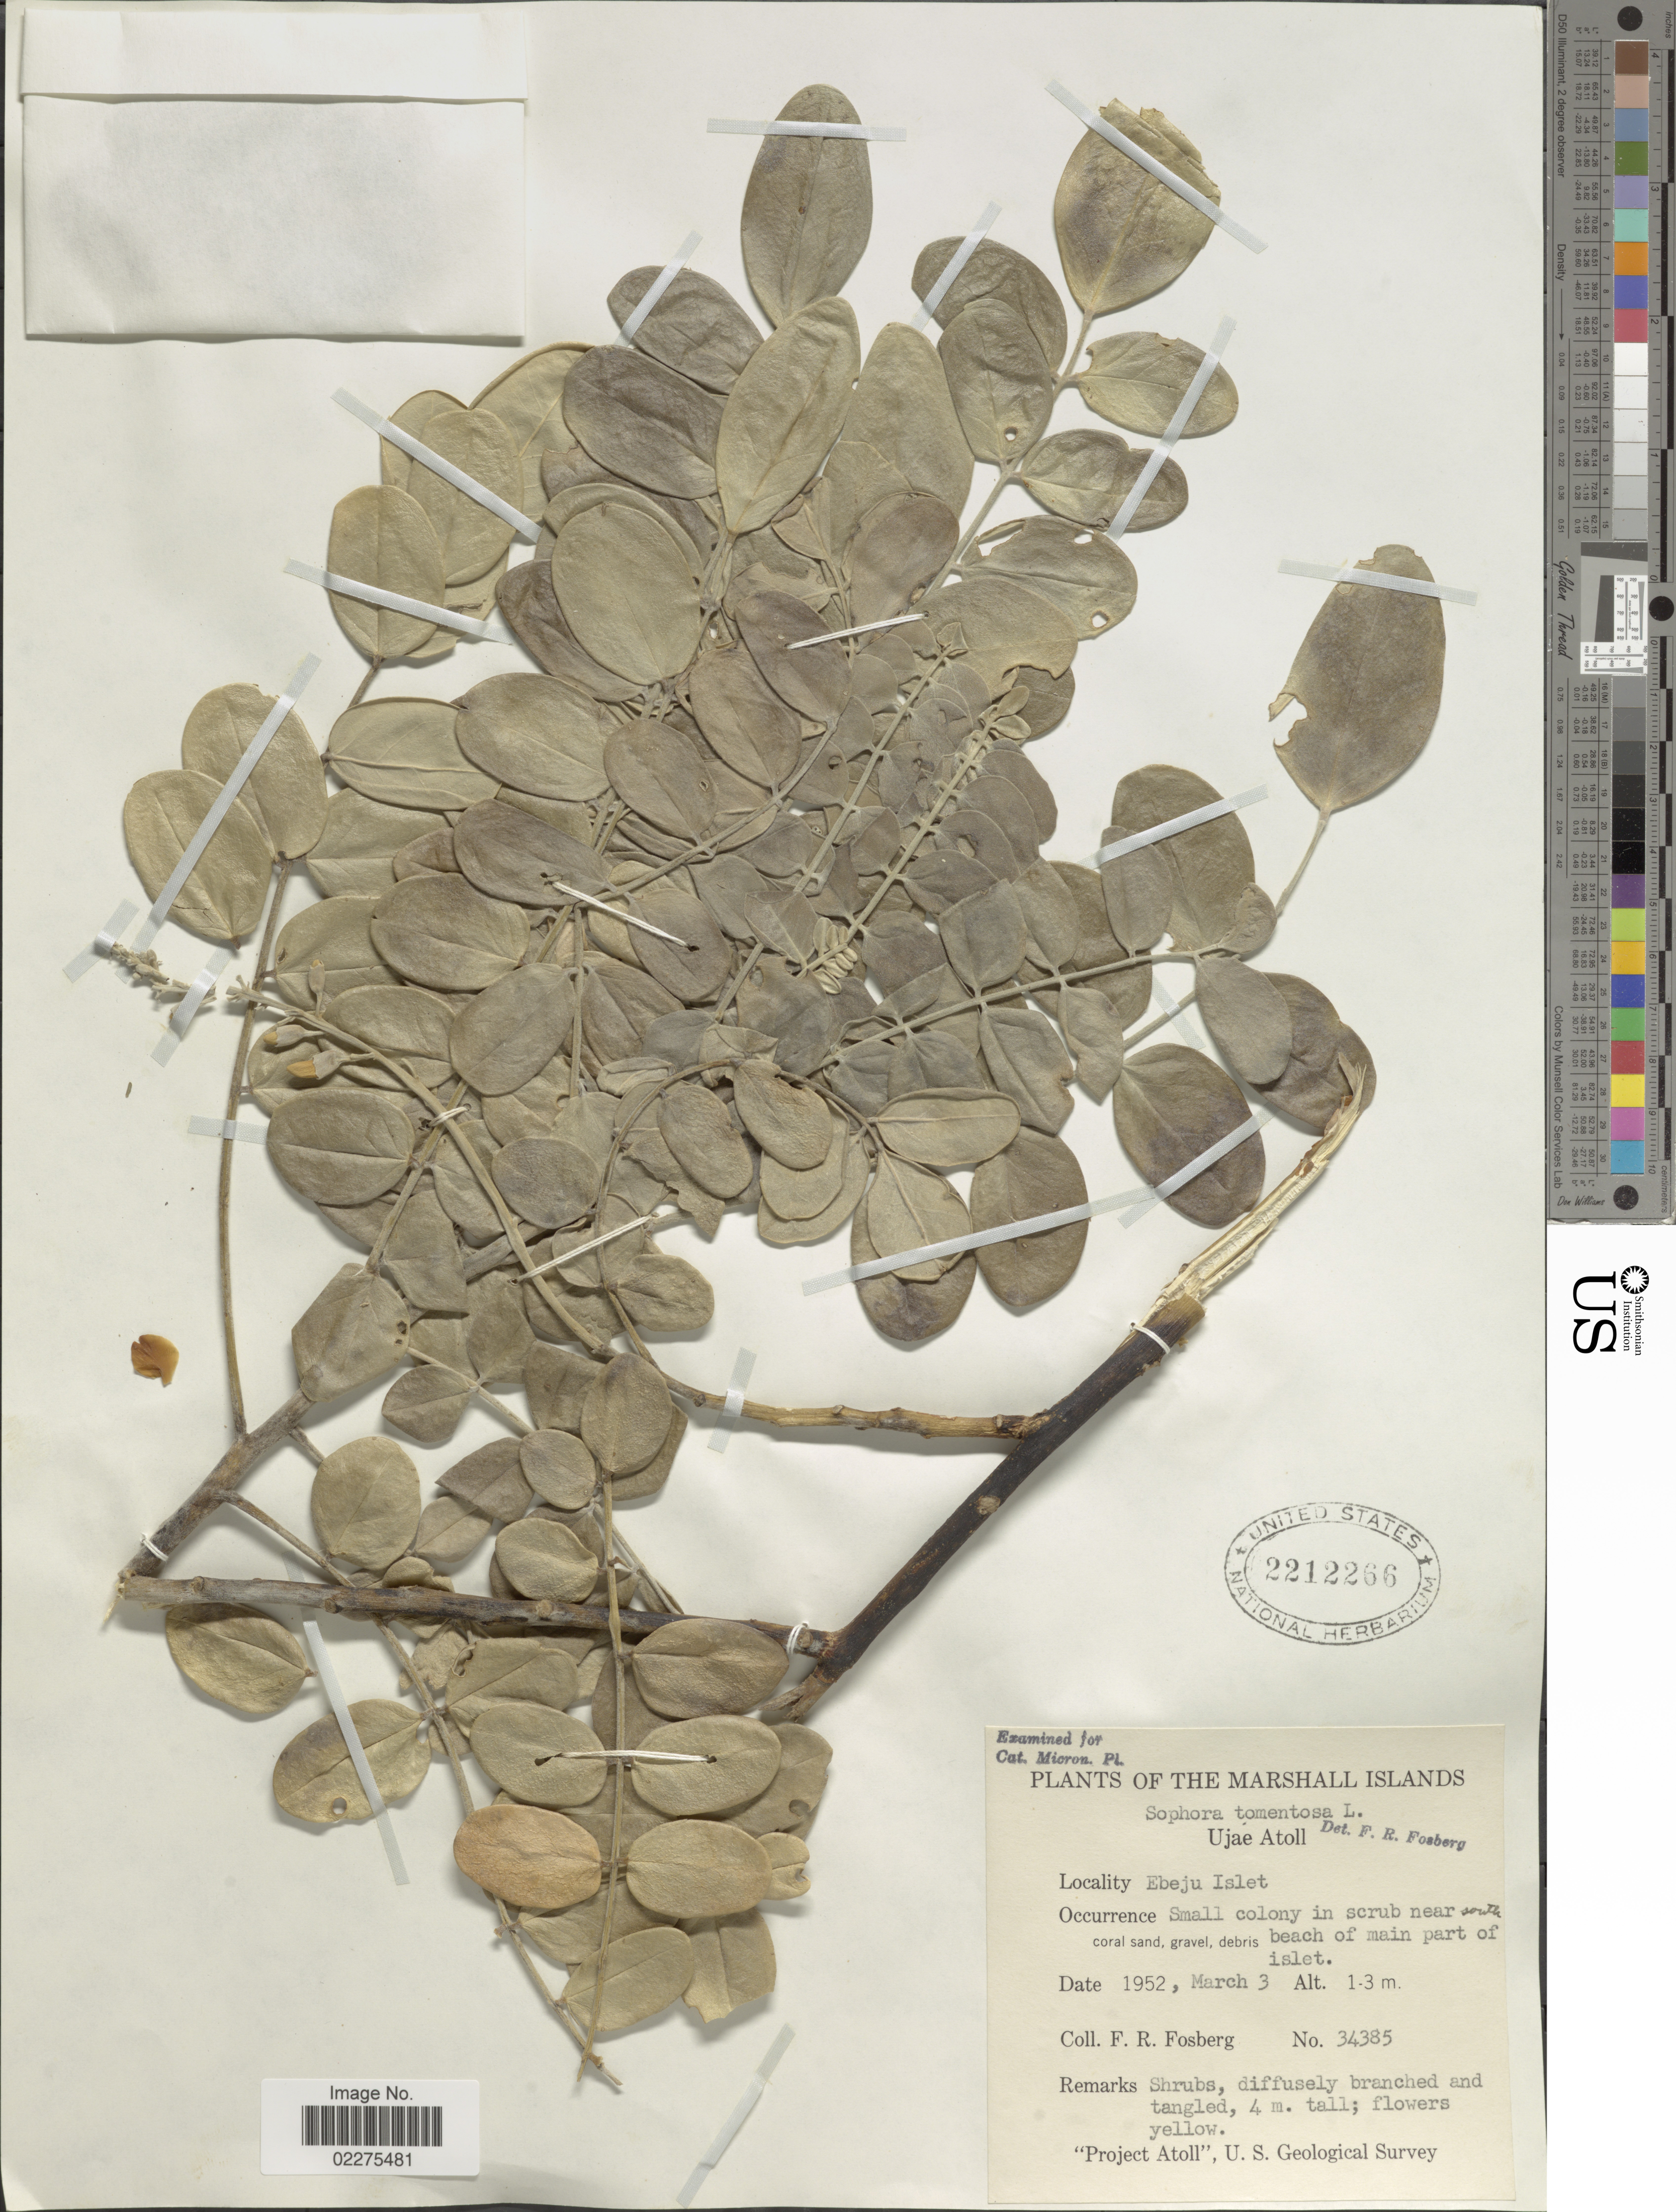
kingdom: Plantae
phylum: Tracheophyta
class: Magnoliopsida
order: Fabales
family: Fabaceae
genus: Sophora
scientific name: Sophora tomentosa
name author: L.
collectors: F. R. Fosberg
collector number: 34385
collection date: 1952-03-03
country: Marshall Islands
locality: Ujae Atoll. Ebeju Islet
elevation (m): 1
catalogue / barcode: US 2212266